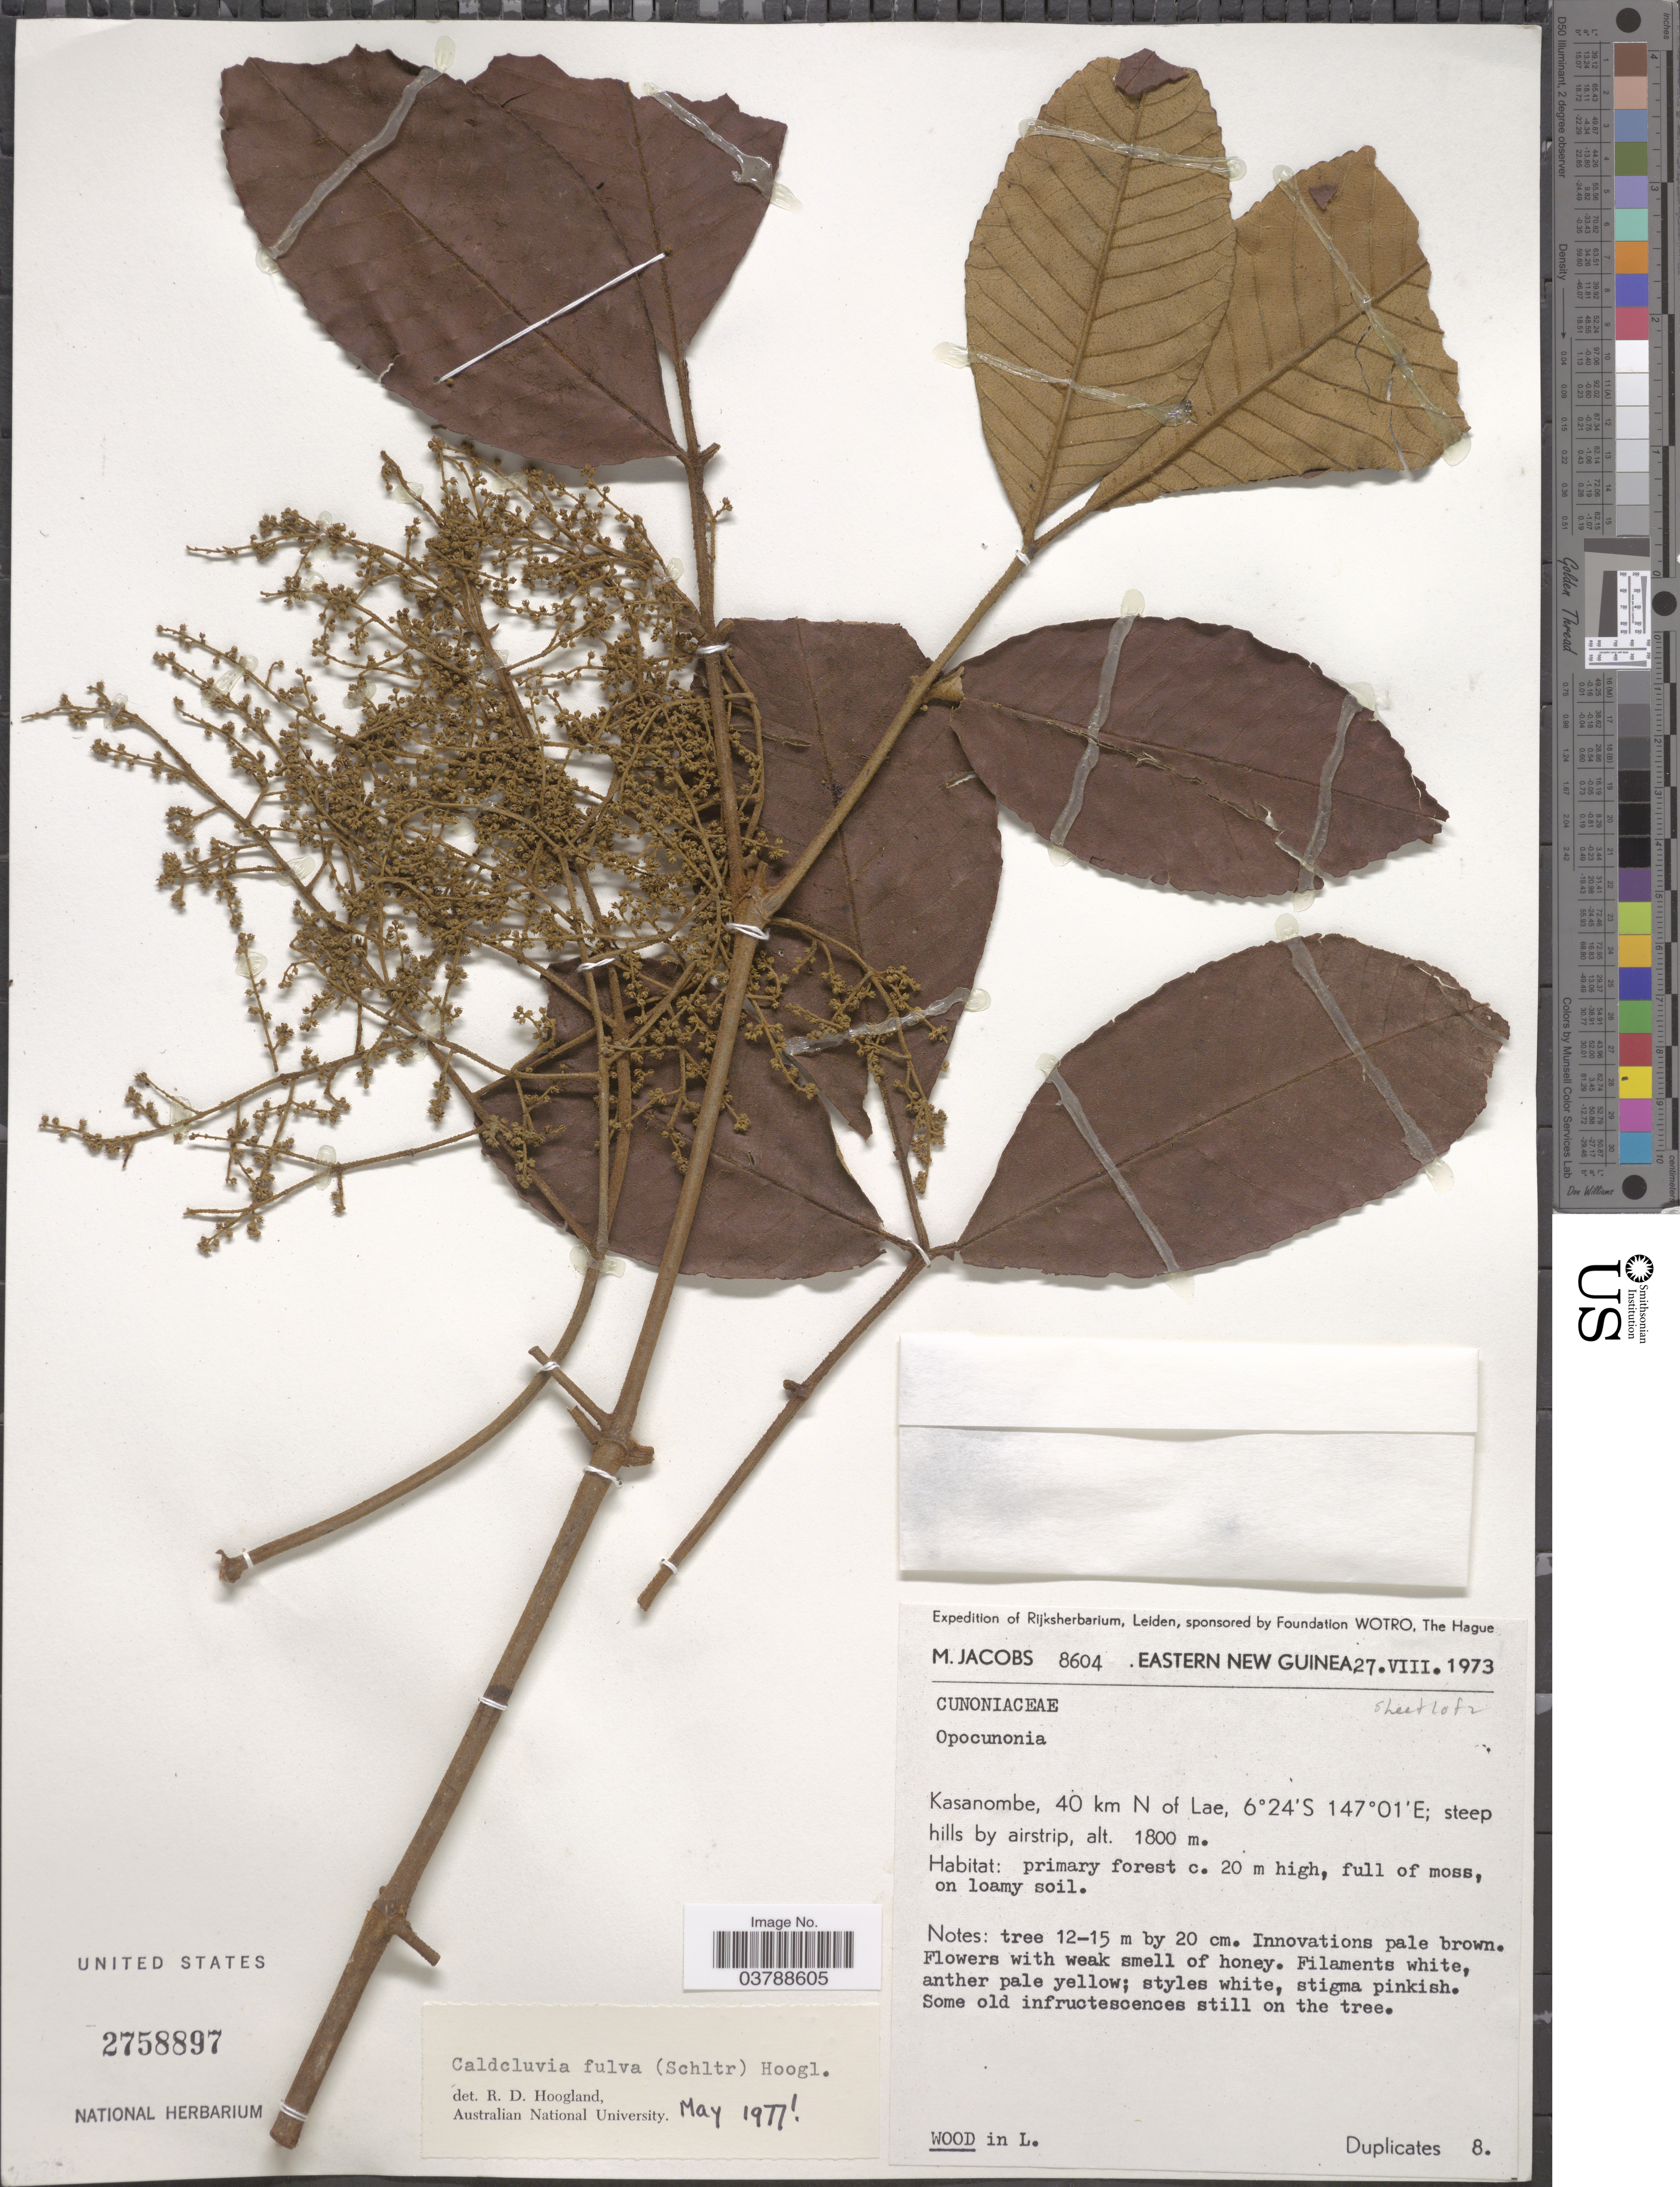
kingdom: Plantae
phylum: Tracheophyta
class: Magnoliopsida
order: Oxalidales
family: Cunoniaceae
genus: Caldcluvia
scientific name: Caldcluvia fulva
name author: (Schltr.) Hoogland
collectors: M. Jacobs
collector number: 8604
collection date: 1973-08-27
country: Papua New Guinea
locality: Eastern New Guinia. Kasanombe, 40 km N of Lae, steep hills by airstrip.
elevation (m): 1800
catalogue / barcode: US 2758897